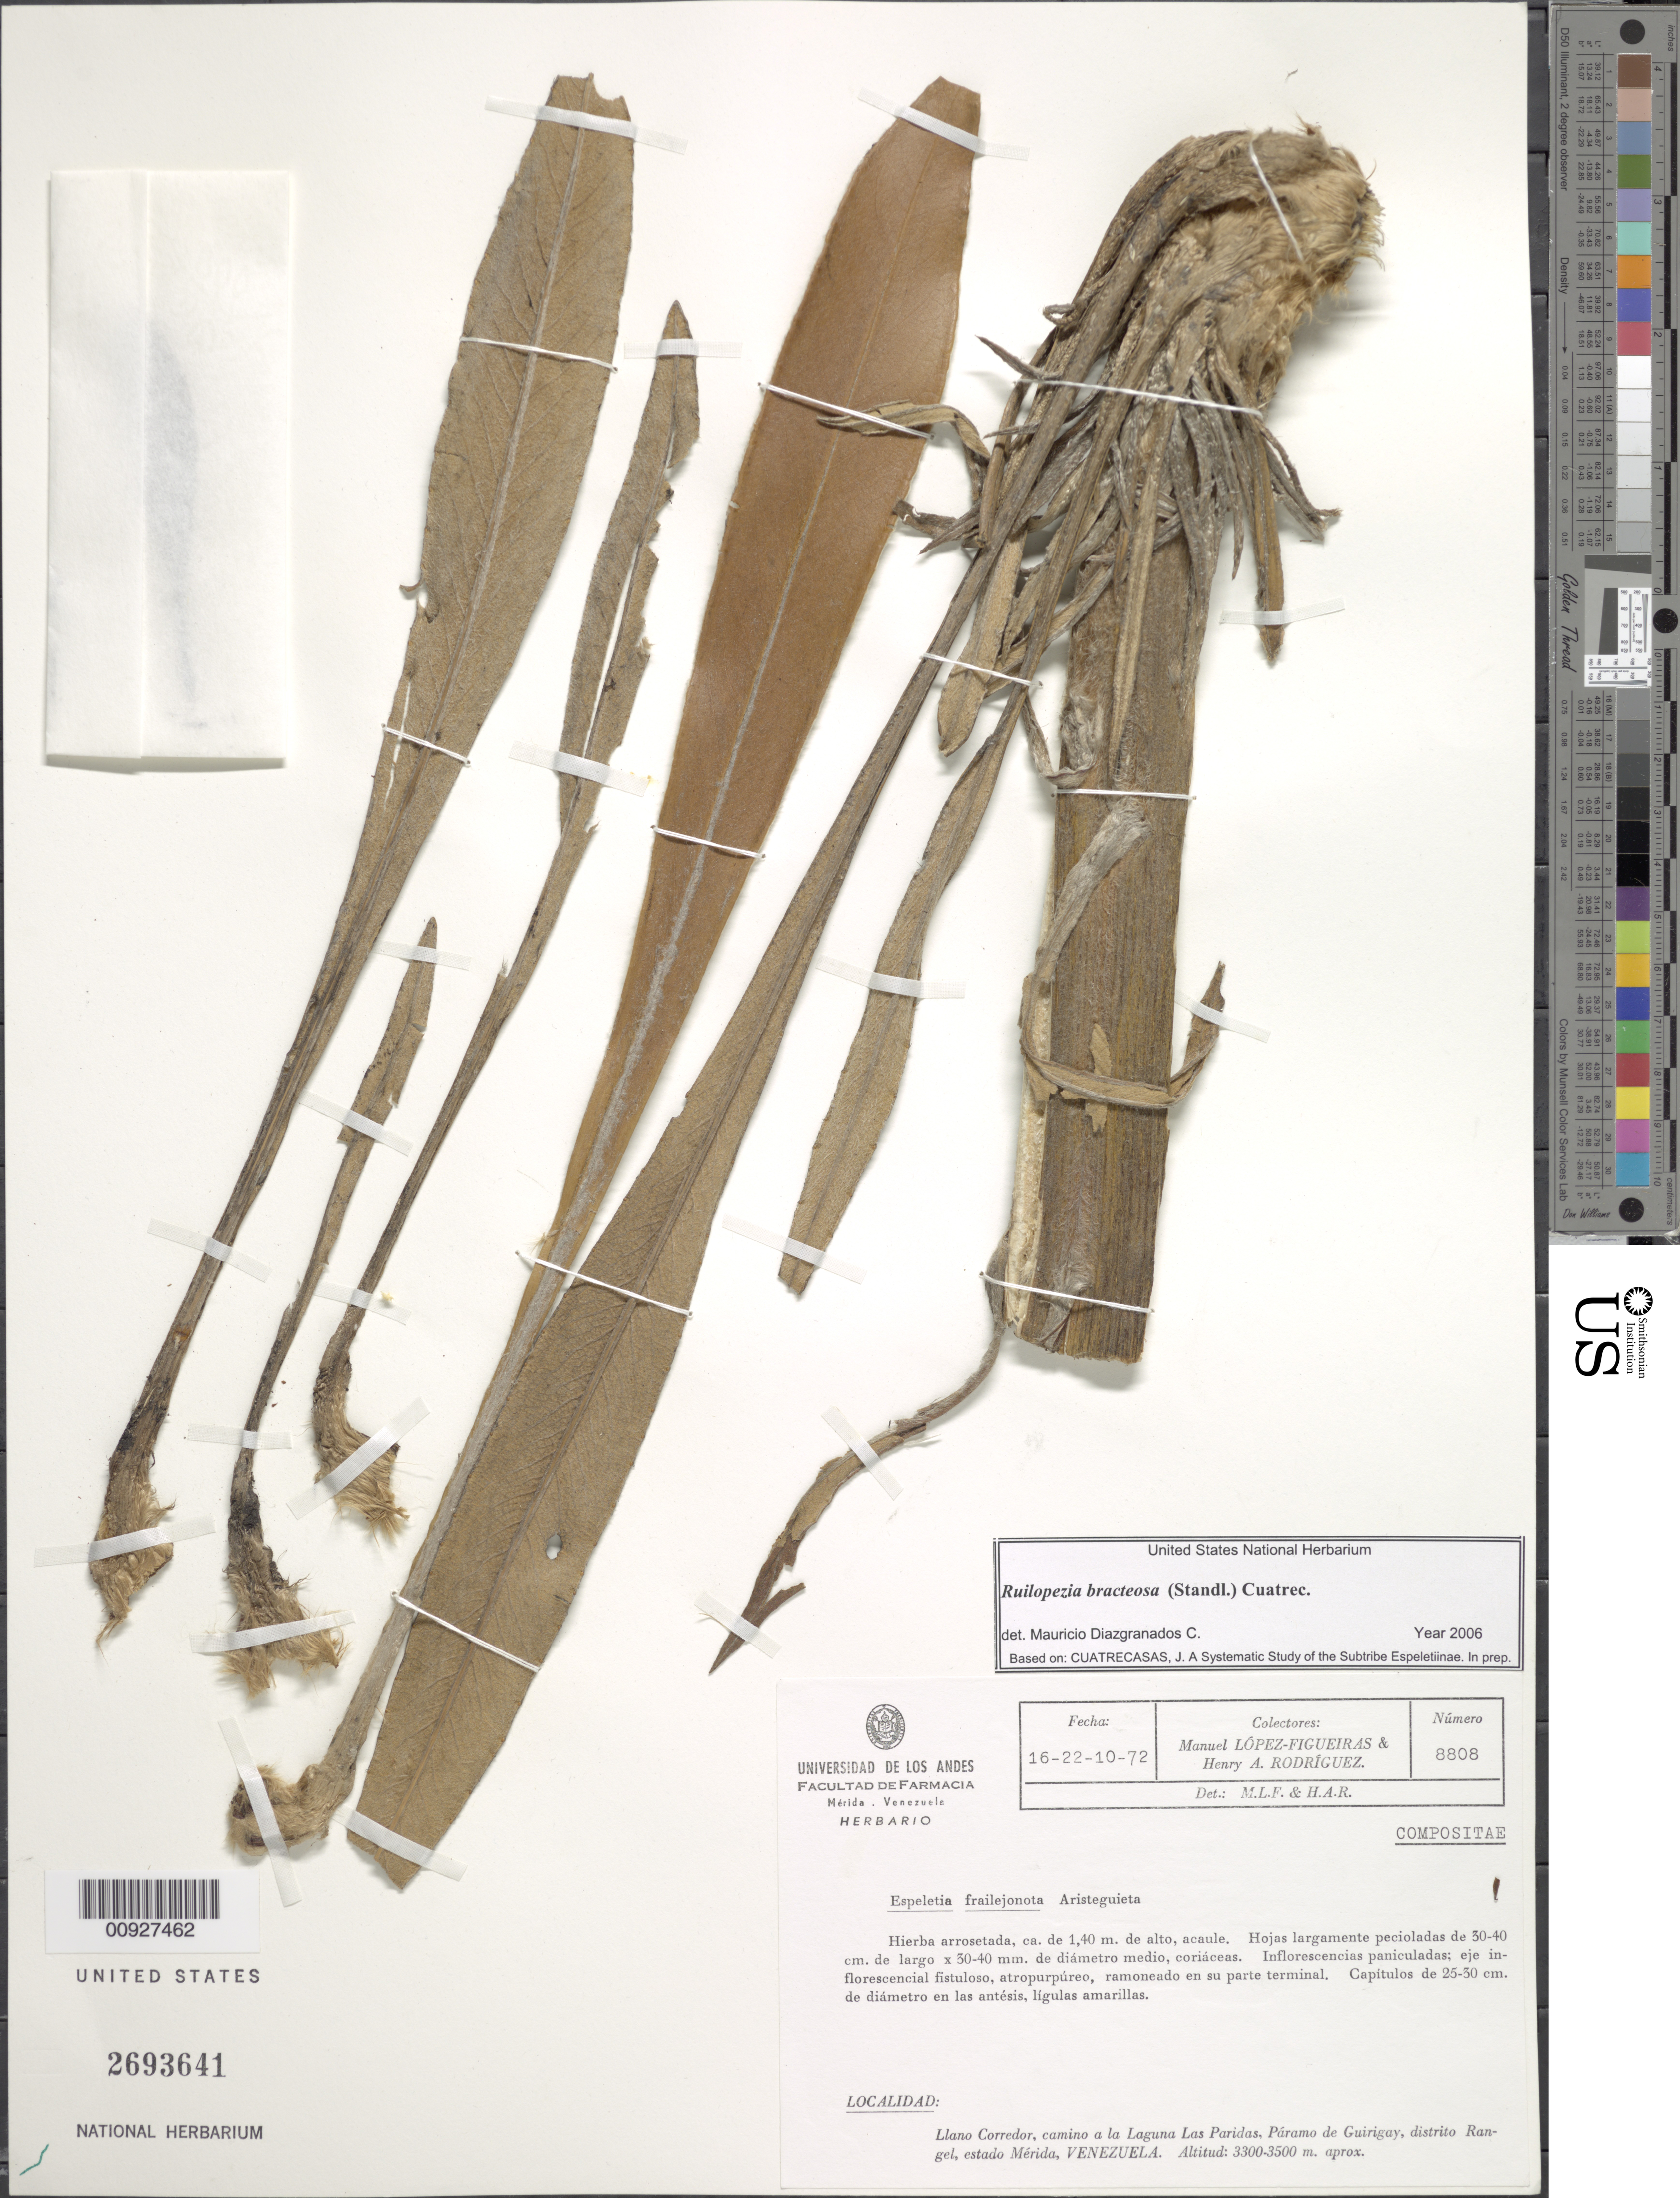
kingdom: Plantae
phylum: Tracheophyta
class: Magnoliopsida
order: Asterales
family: Asteraceae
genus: Ruilopezia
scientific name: Ruilopezia bracteosa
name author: (Standl.) Cuatrec.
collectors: M. López Figueiras & H. A. Rodriguez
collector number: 8808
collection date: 1972-10-16/1972-10-22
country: Venezuela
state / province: Mérida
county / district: Rangel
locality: Páramo de Guirigay. Llano Corredor, camino a la Laguna Las Paridas, Páramo de Guirigay.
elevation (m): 3300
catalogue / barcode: US 2693641